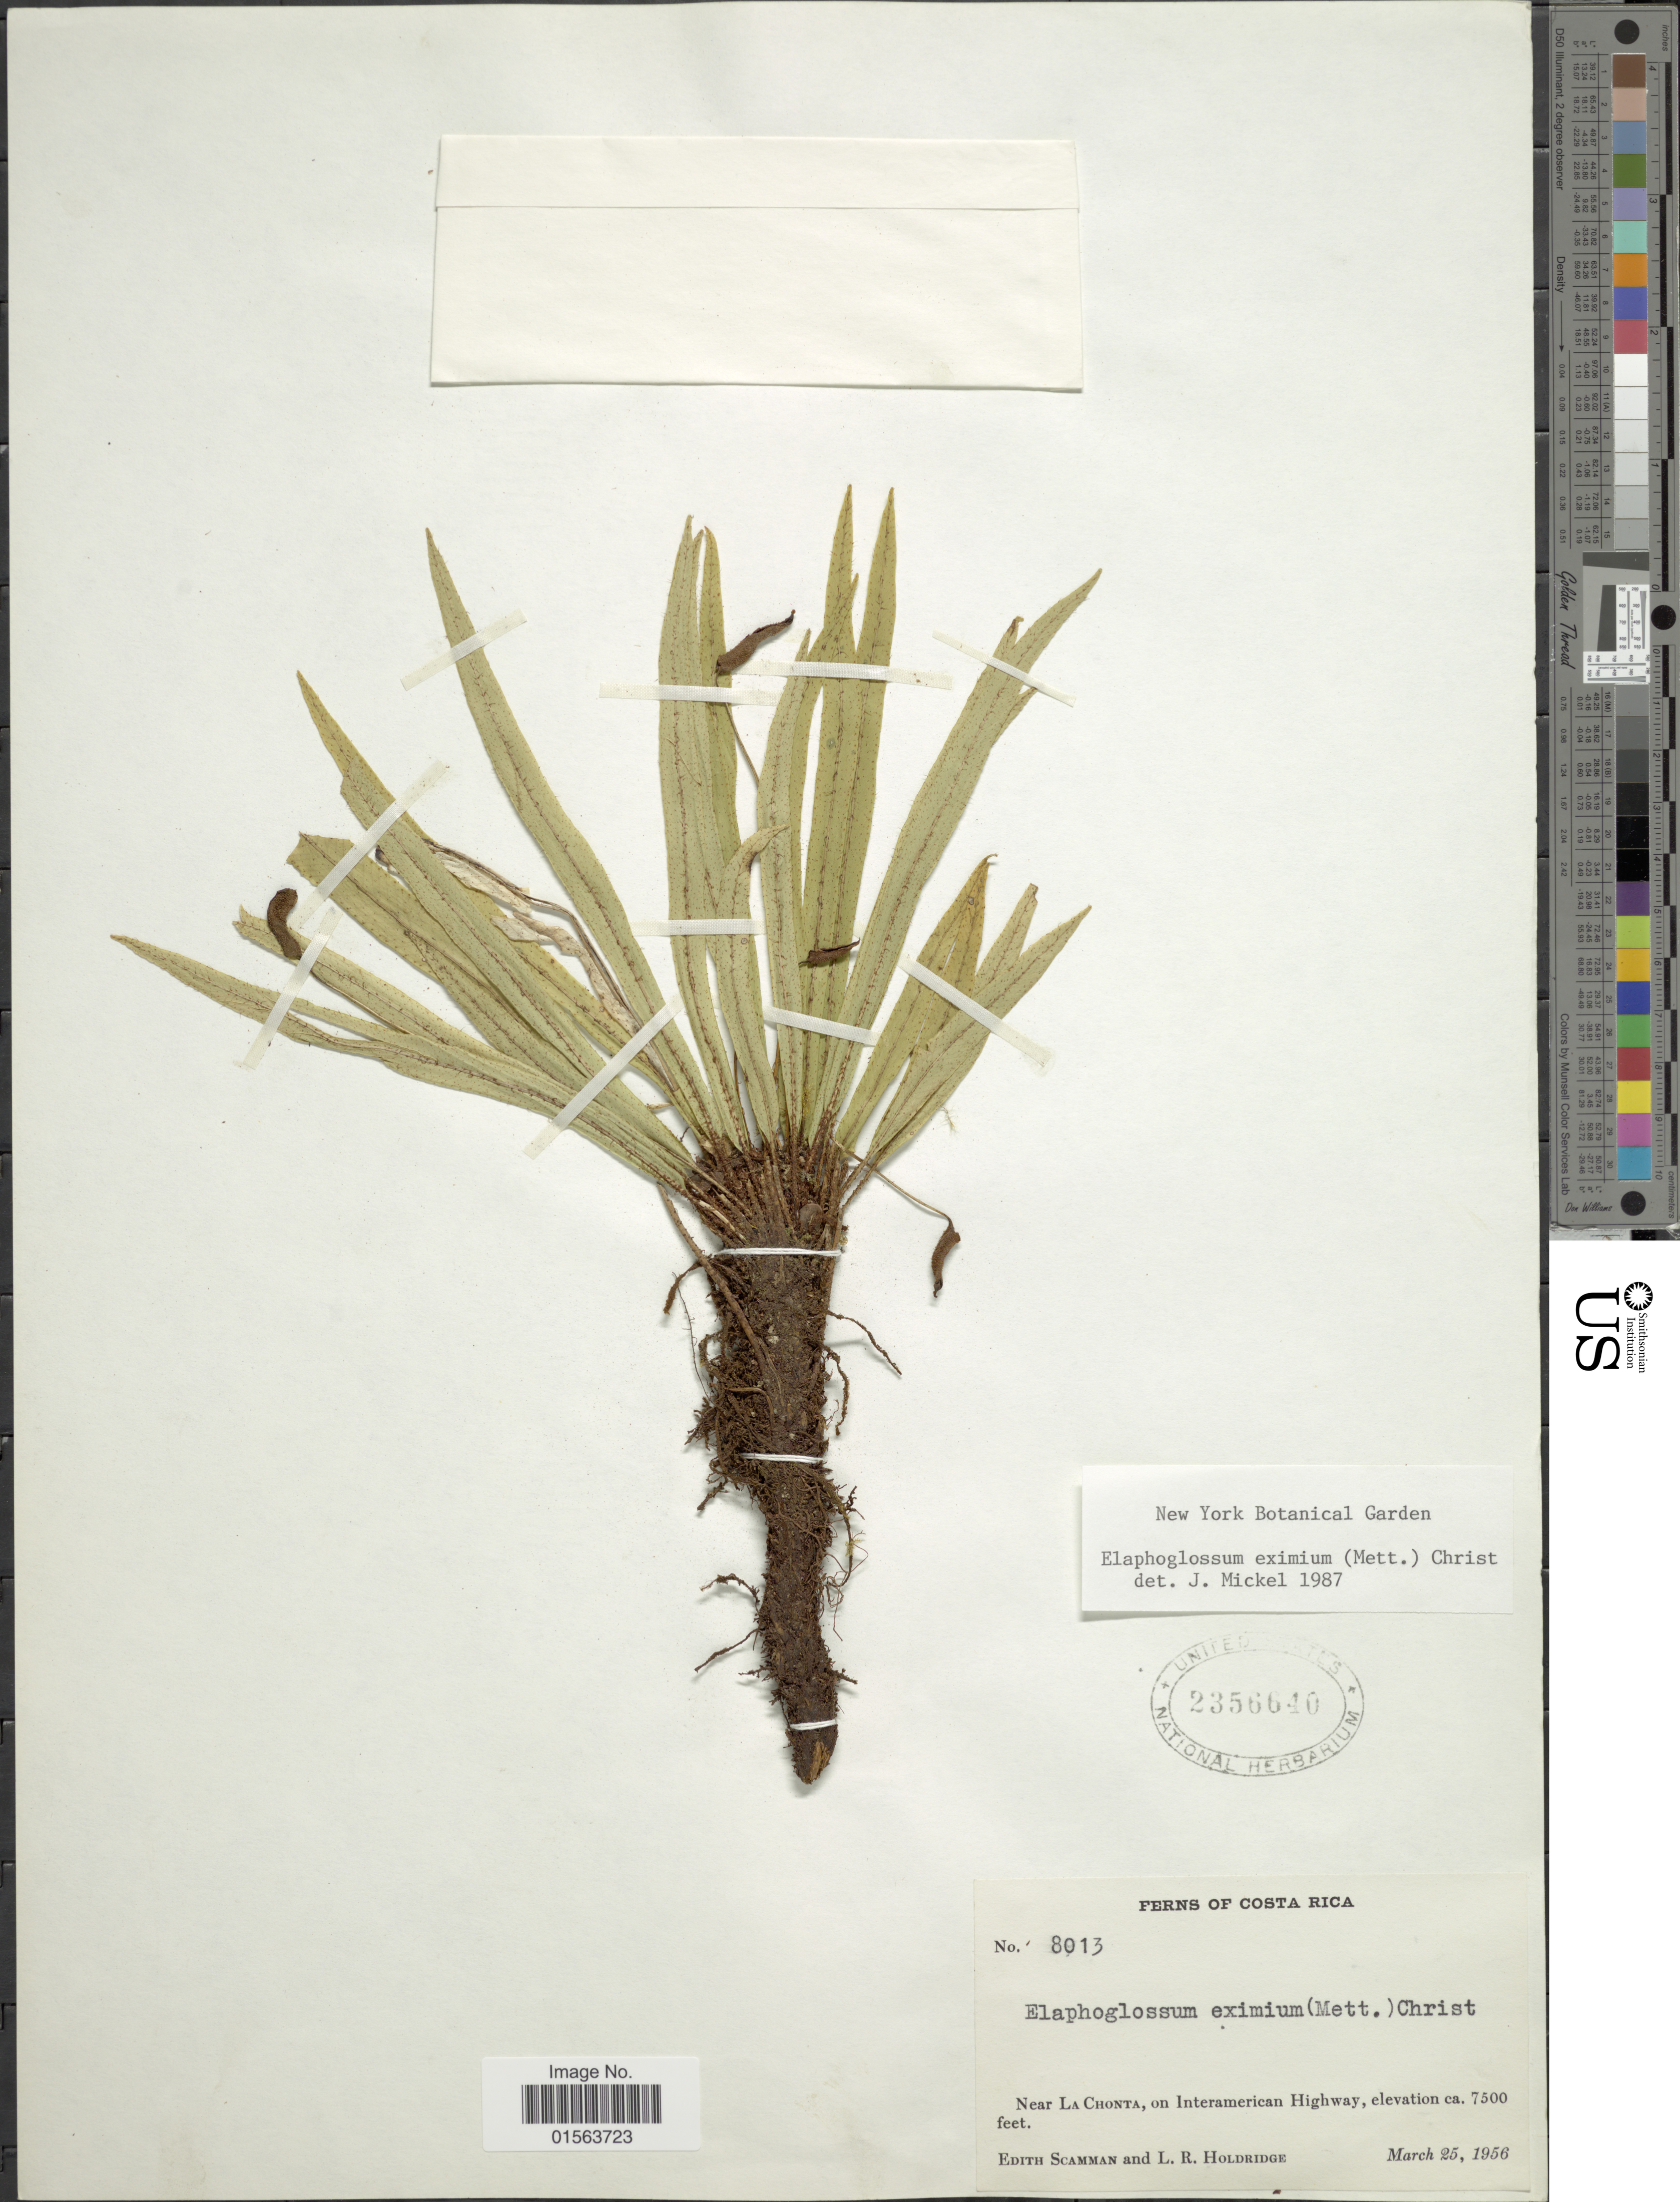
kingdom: Plantae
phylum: Tracheophyta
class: Polypodiopsida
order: Polypodiales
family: Dryopteridaceae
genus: Elaphoglossum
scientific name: Elaphoglossum eximium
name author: (Mett.) Christ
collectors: E. Scamman & L. Holdridge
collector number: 8013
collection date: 1956-03-25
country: Costa Rica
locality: Near La Chonta, on Interamerican Highway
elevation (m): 2286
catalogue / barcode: US 2356640